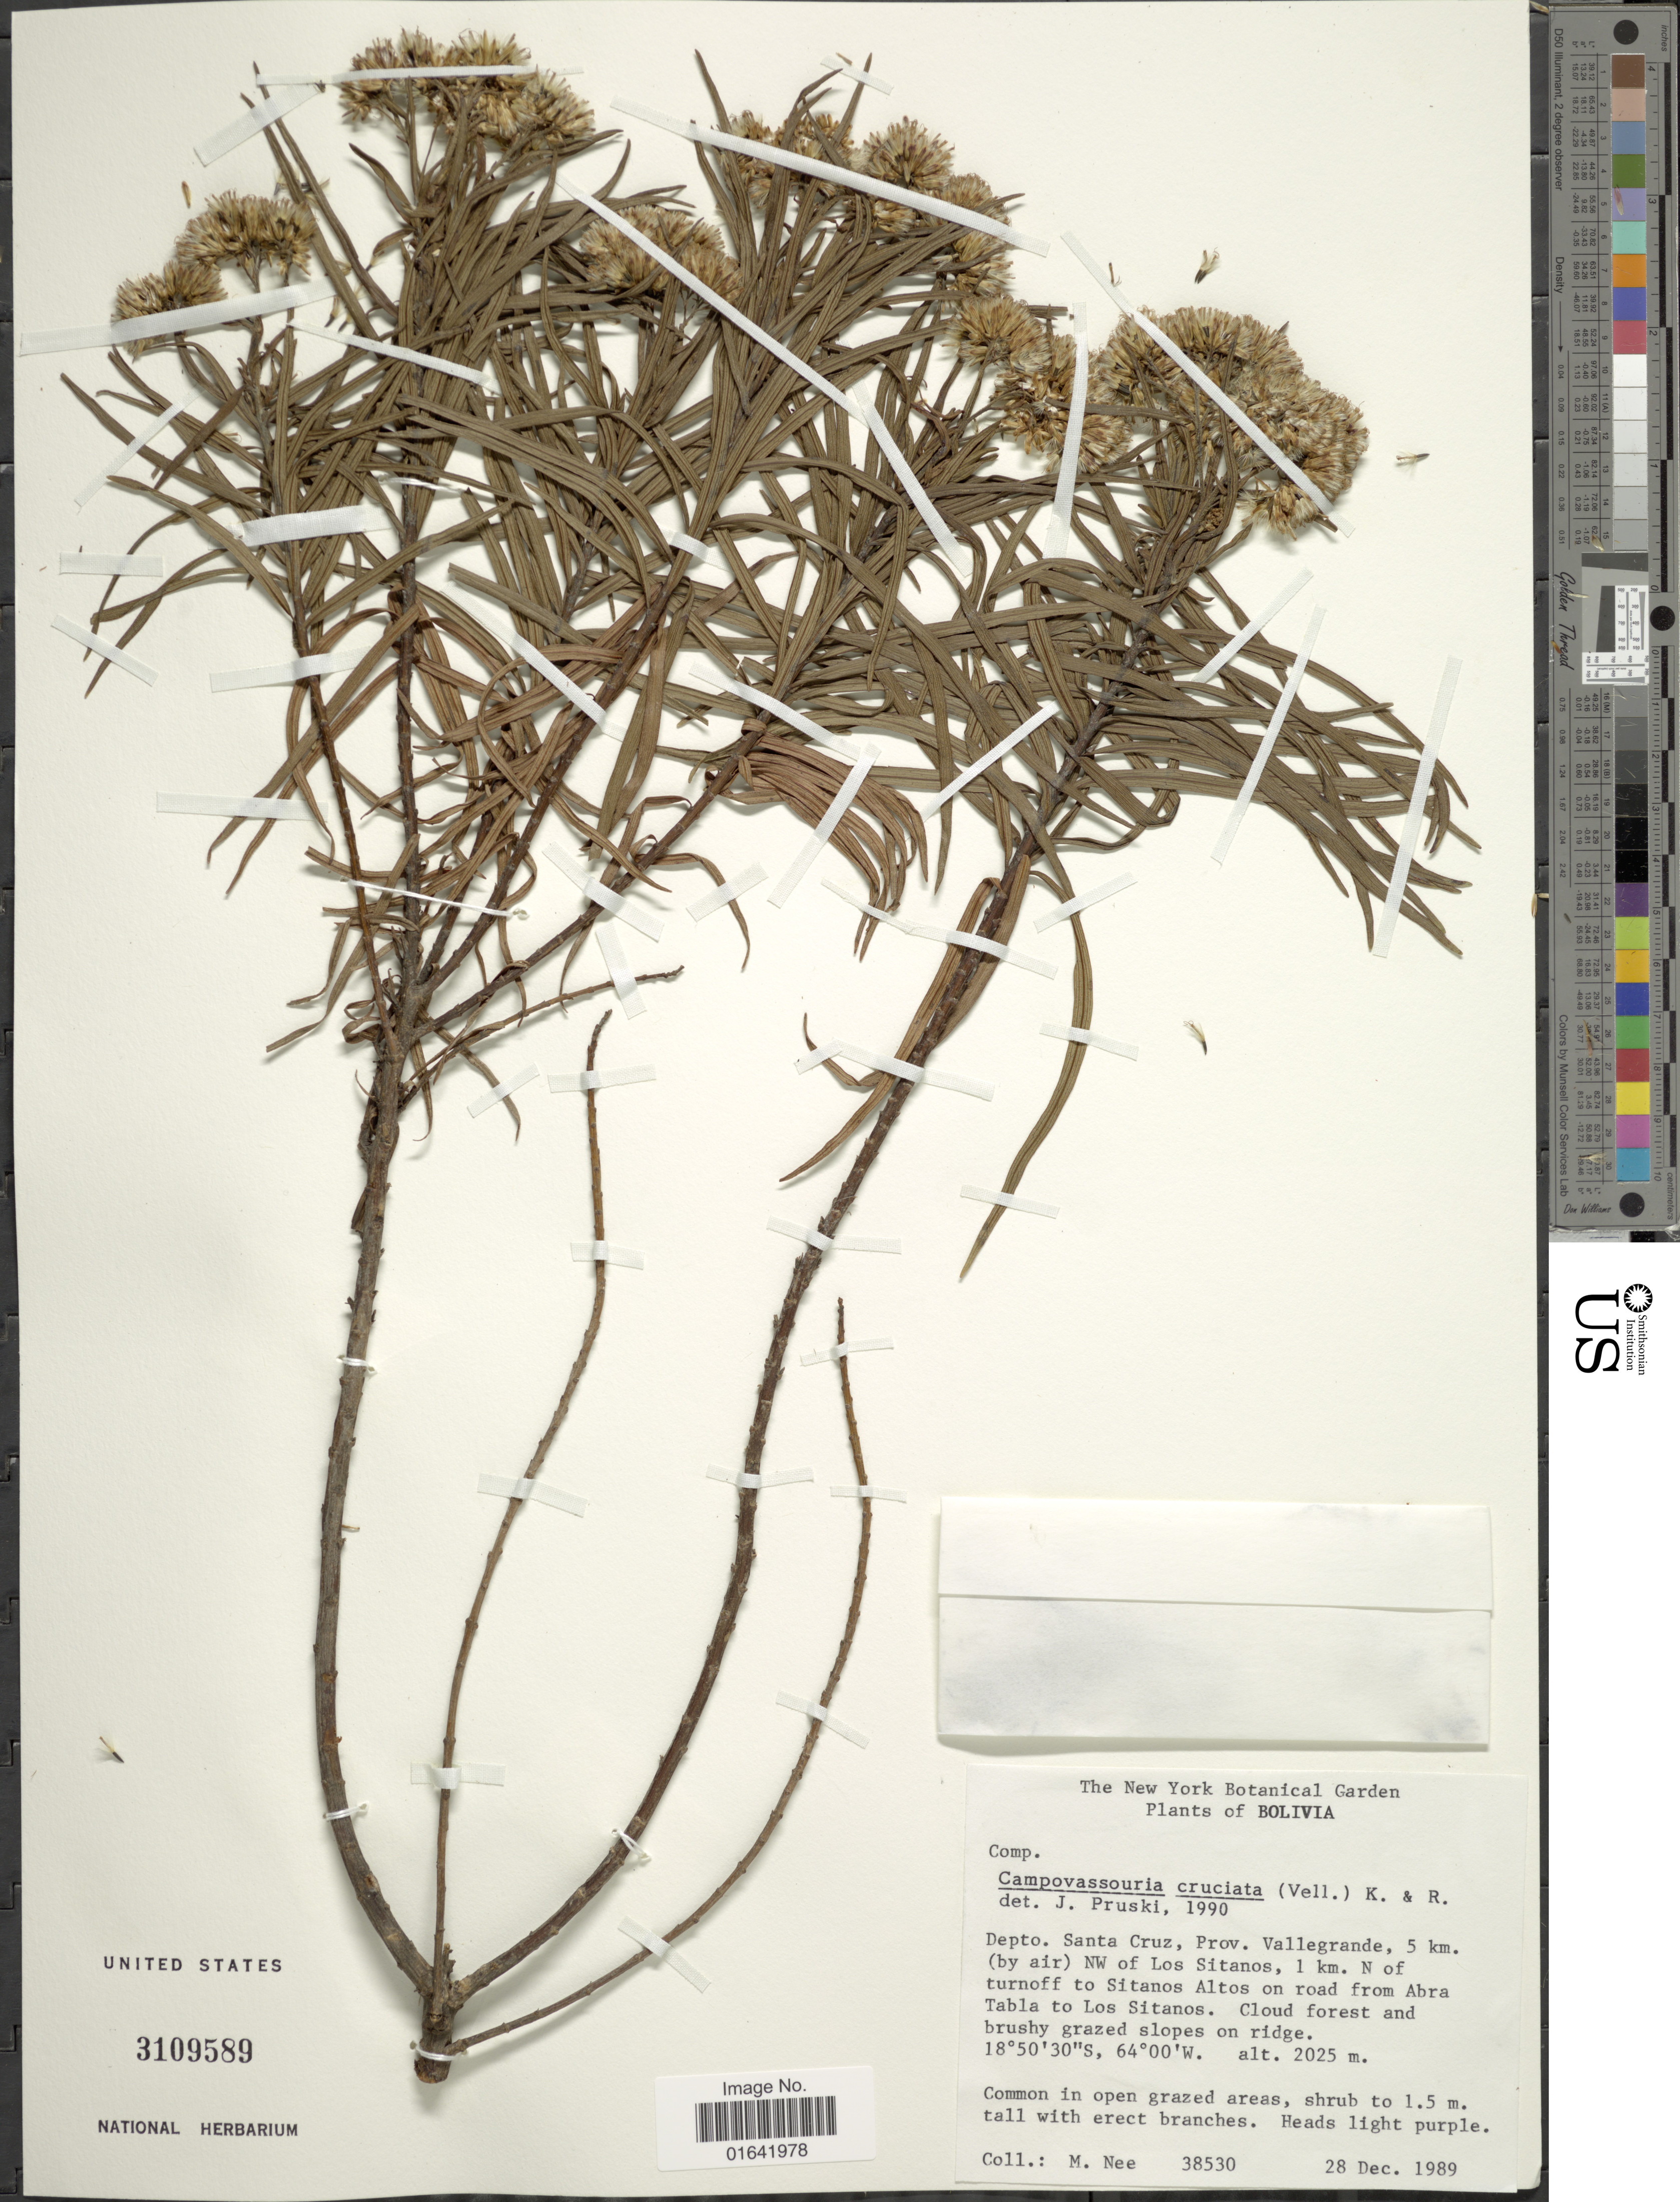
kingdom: Plantae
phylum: Tracheophyta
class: Magnoliopsida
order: Asterales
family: Asteraceae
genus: Campovassouria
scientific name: Campovassouria bupleurifolia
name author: (DC.) R.M. King & H. Rob.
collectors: M. Nee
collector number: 38530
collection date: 1989-12-28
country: Bolivia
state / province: Santa Cruz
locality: Prov. Vallegrande, 5 km. (by air) NW of Los Sitanos, 1 km. N of turnoff to Sitanos Altos on road from Abra Tabla to Los Sitanos.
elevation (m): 2025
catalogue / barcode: US 3109589